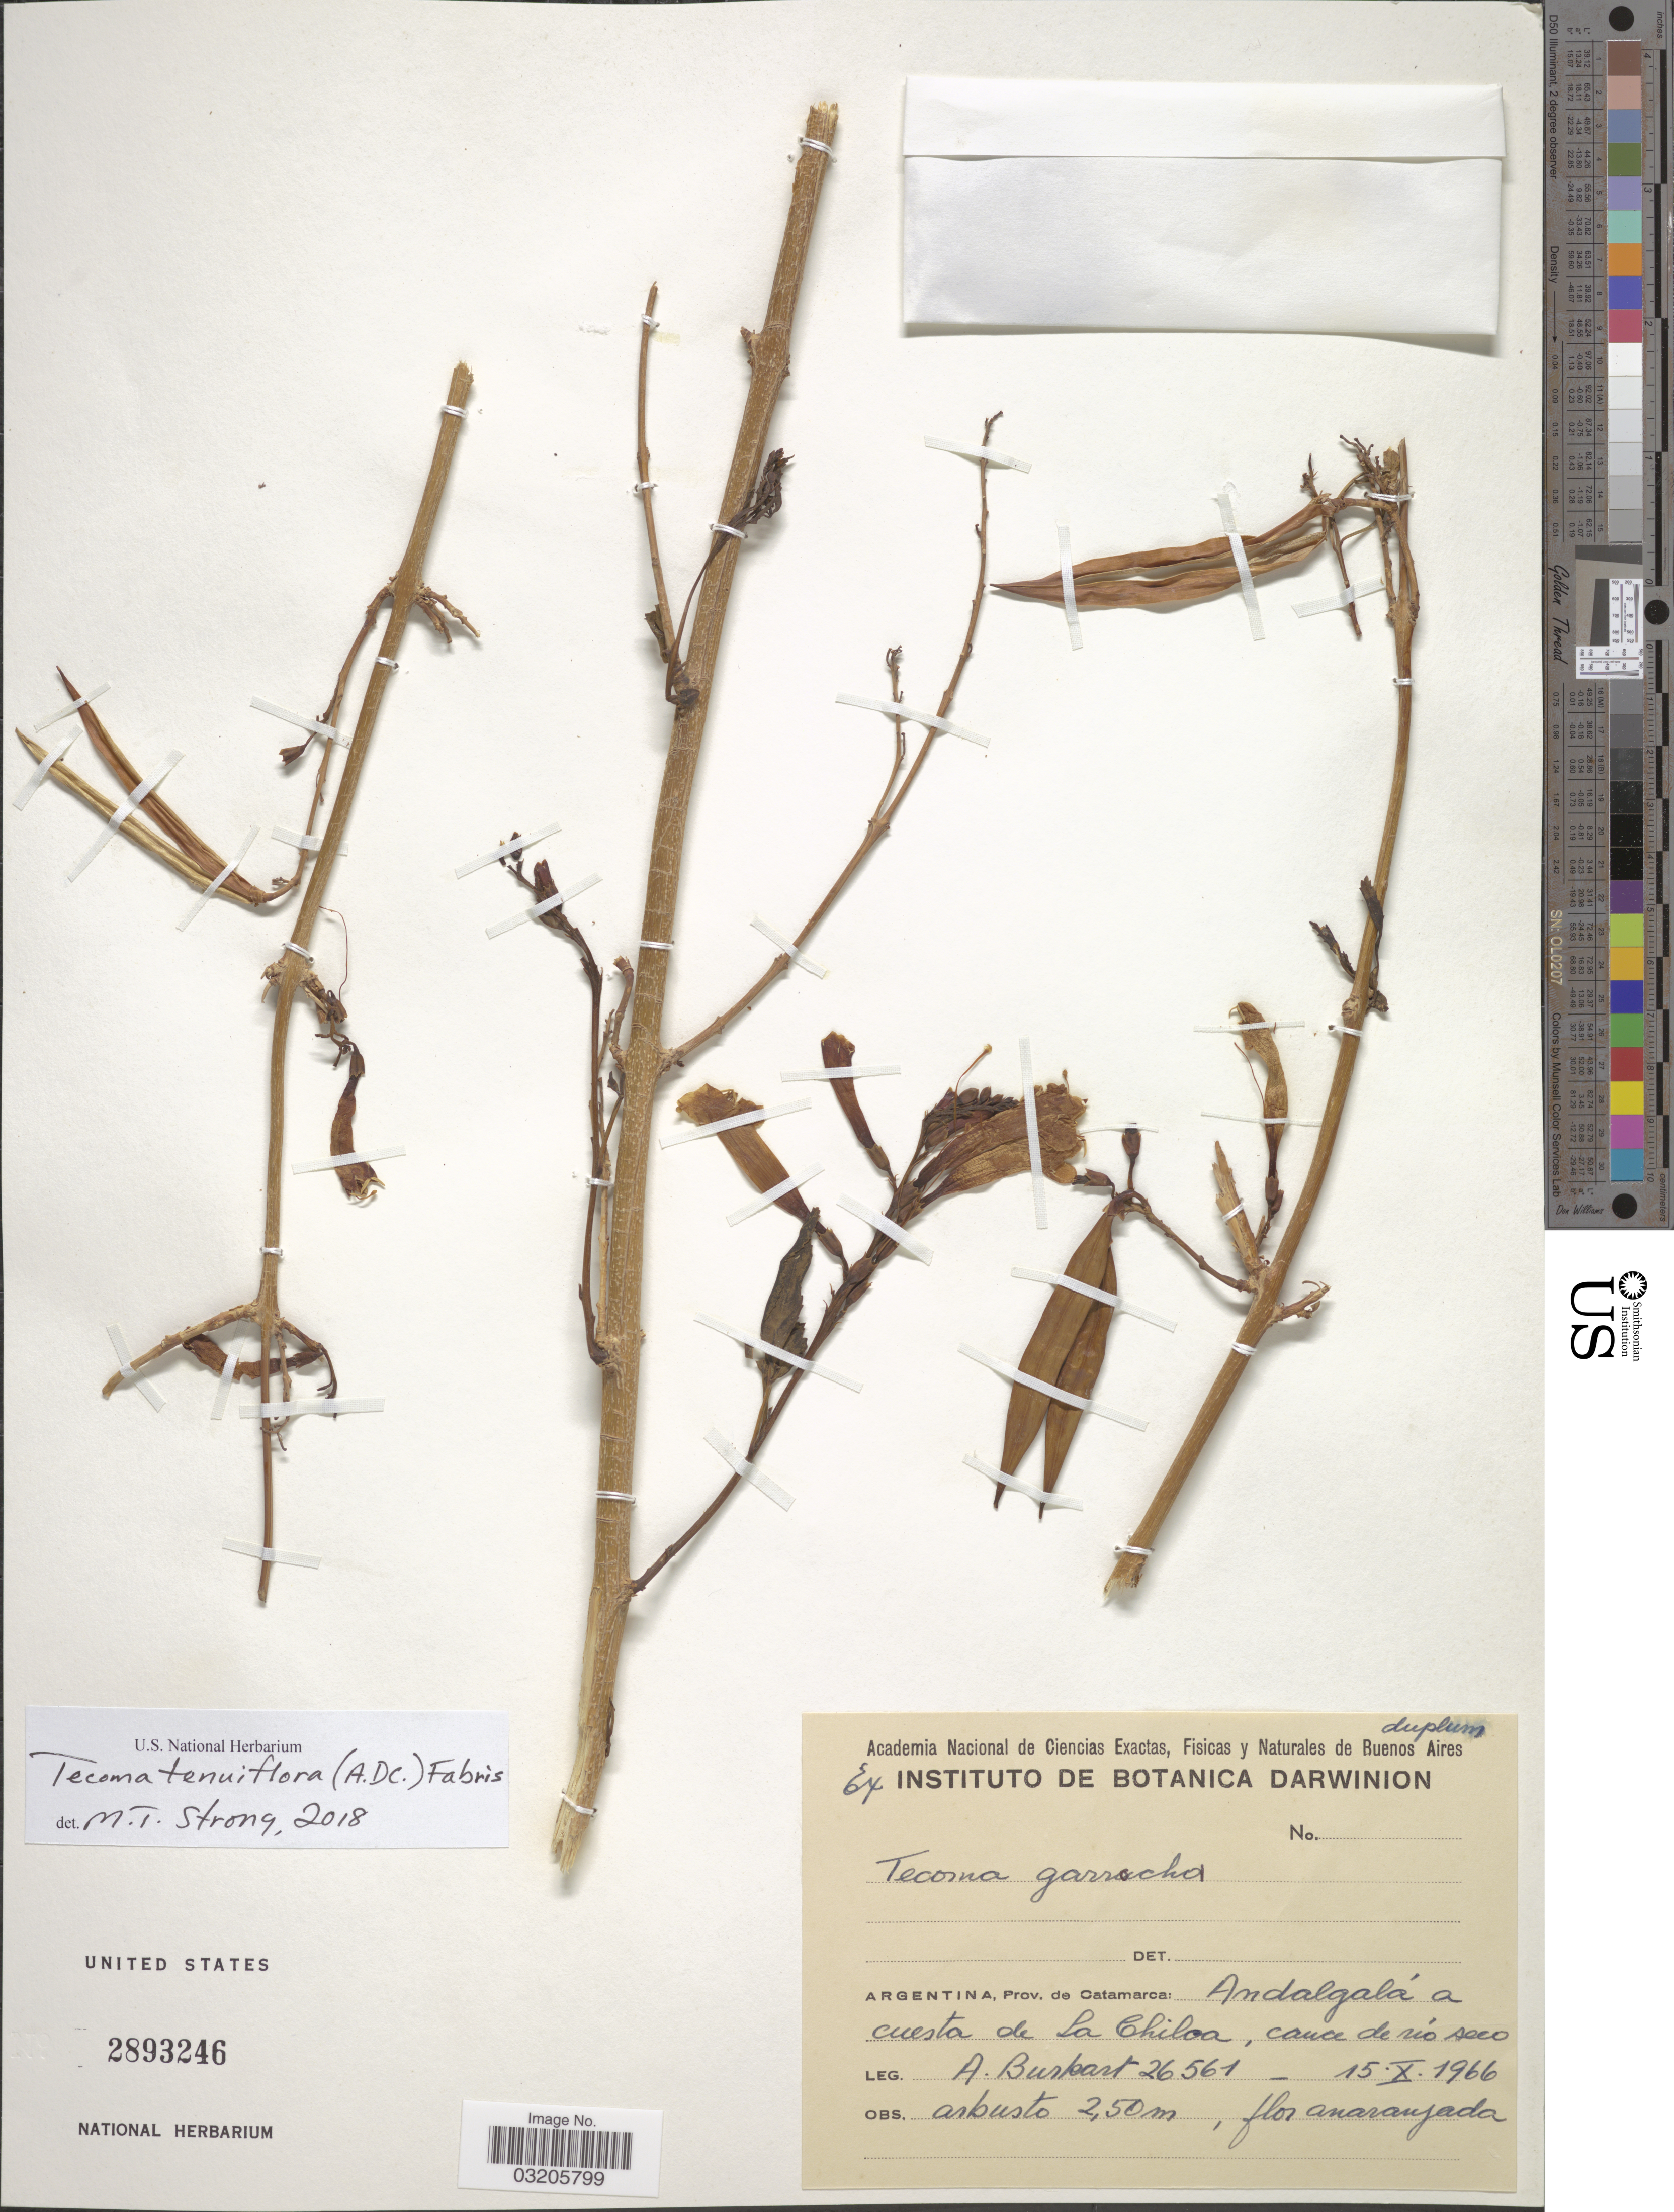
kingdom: Plantae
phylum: Tracheophyta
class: Magnoliopsida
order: Lamiales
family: Bignoniaceae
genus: Tecoma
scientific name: Tecoma tenuiflora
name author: (DC.) Fabris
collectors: A. E. Burkart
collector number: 26561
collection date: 1966-10-15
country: Argentina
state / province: Catamarca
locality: Andalgalá a cuesta de La Chiloa, cauce de río seco.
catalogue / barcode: US 2893246